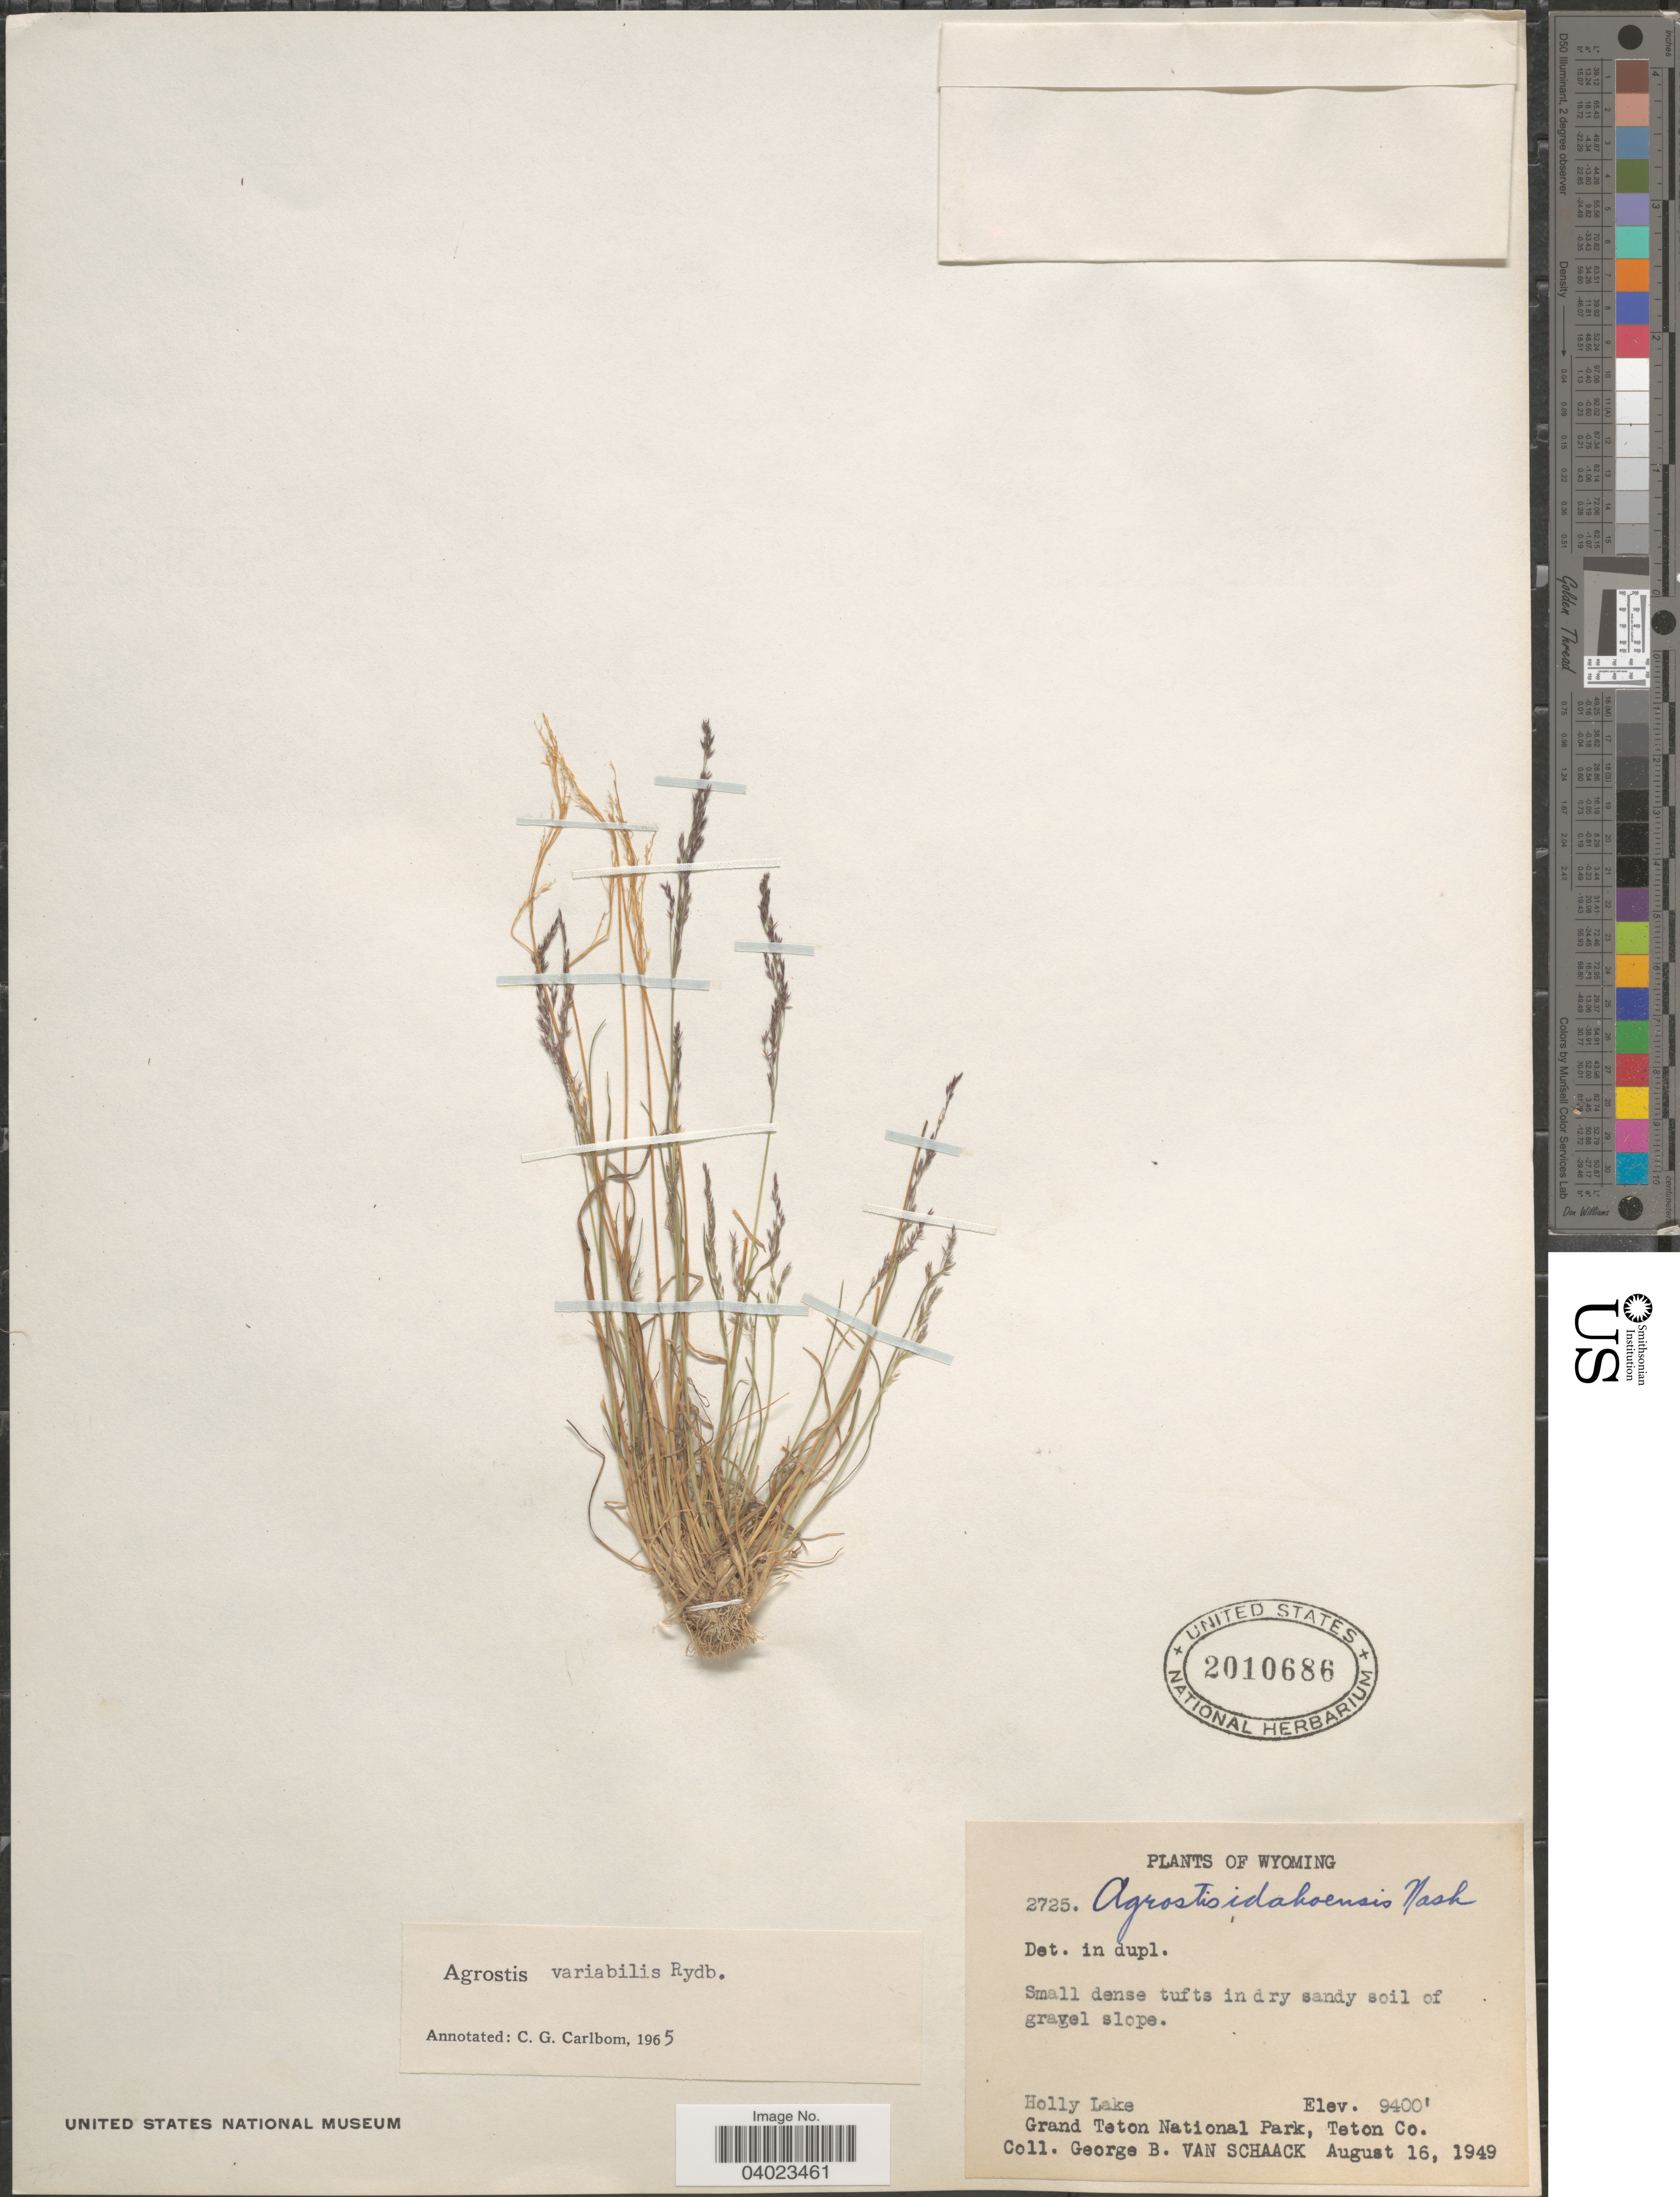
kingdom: Plantae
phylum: Tracheophyta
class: Liliopsida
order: Poales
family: Poaceae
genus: Agrostis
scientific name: Agrostis variabilis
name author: Rydb.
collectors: G. Van Schaack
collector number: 2725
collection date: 1949-08-16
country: United States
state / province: Wyoming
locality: Holly Lake. Grand Teton National Park, Teton Co.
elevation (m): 2865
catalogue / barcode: US 2010686